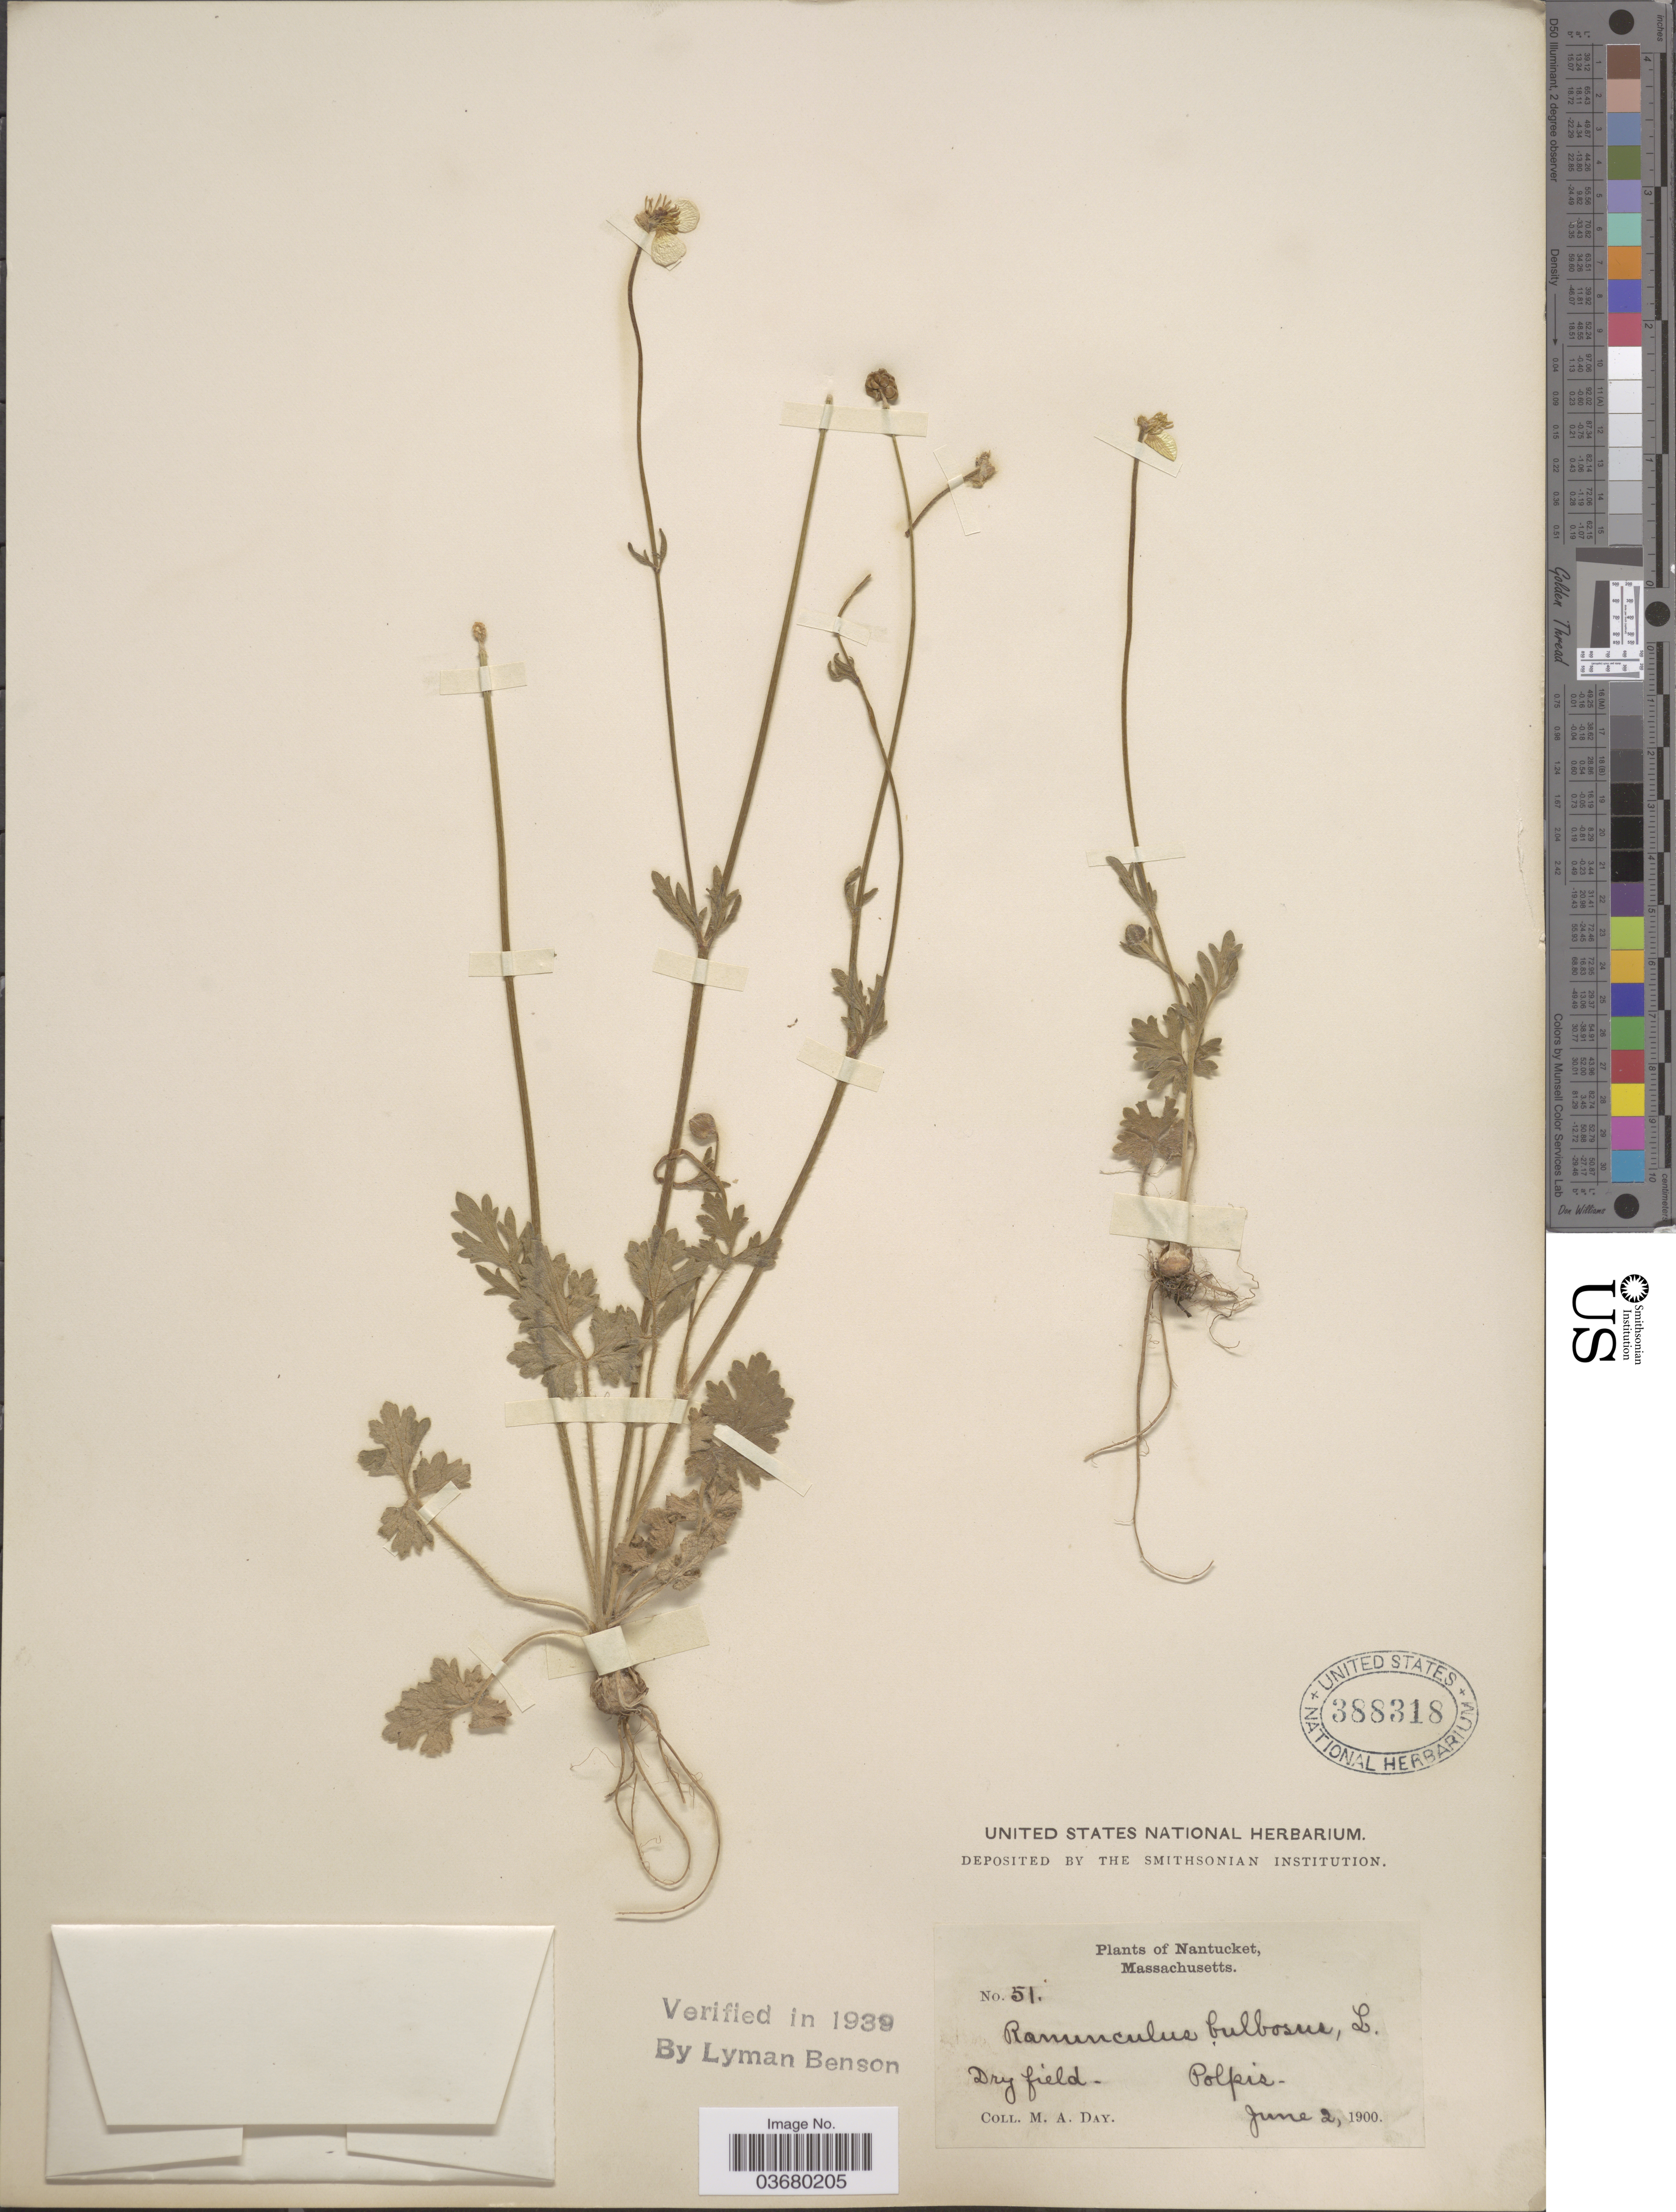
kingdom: Plantae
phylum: Tracheophyta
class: Magnoliopsida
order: Ranunculales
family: Ranunculaceae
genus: Ranunculus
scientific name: Ranunculus bulbosus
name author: L.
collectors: M. Day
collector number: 51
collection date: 1900-06-02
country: United States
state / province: Massachusetts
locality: Nantucket. Polpis.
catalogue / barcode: US 388318